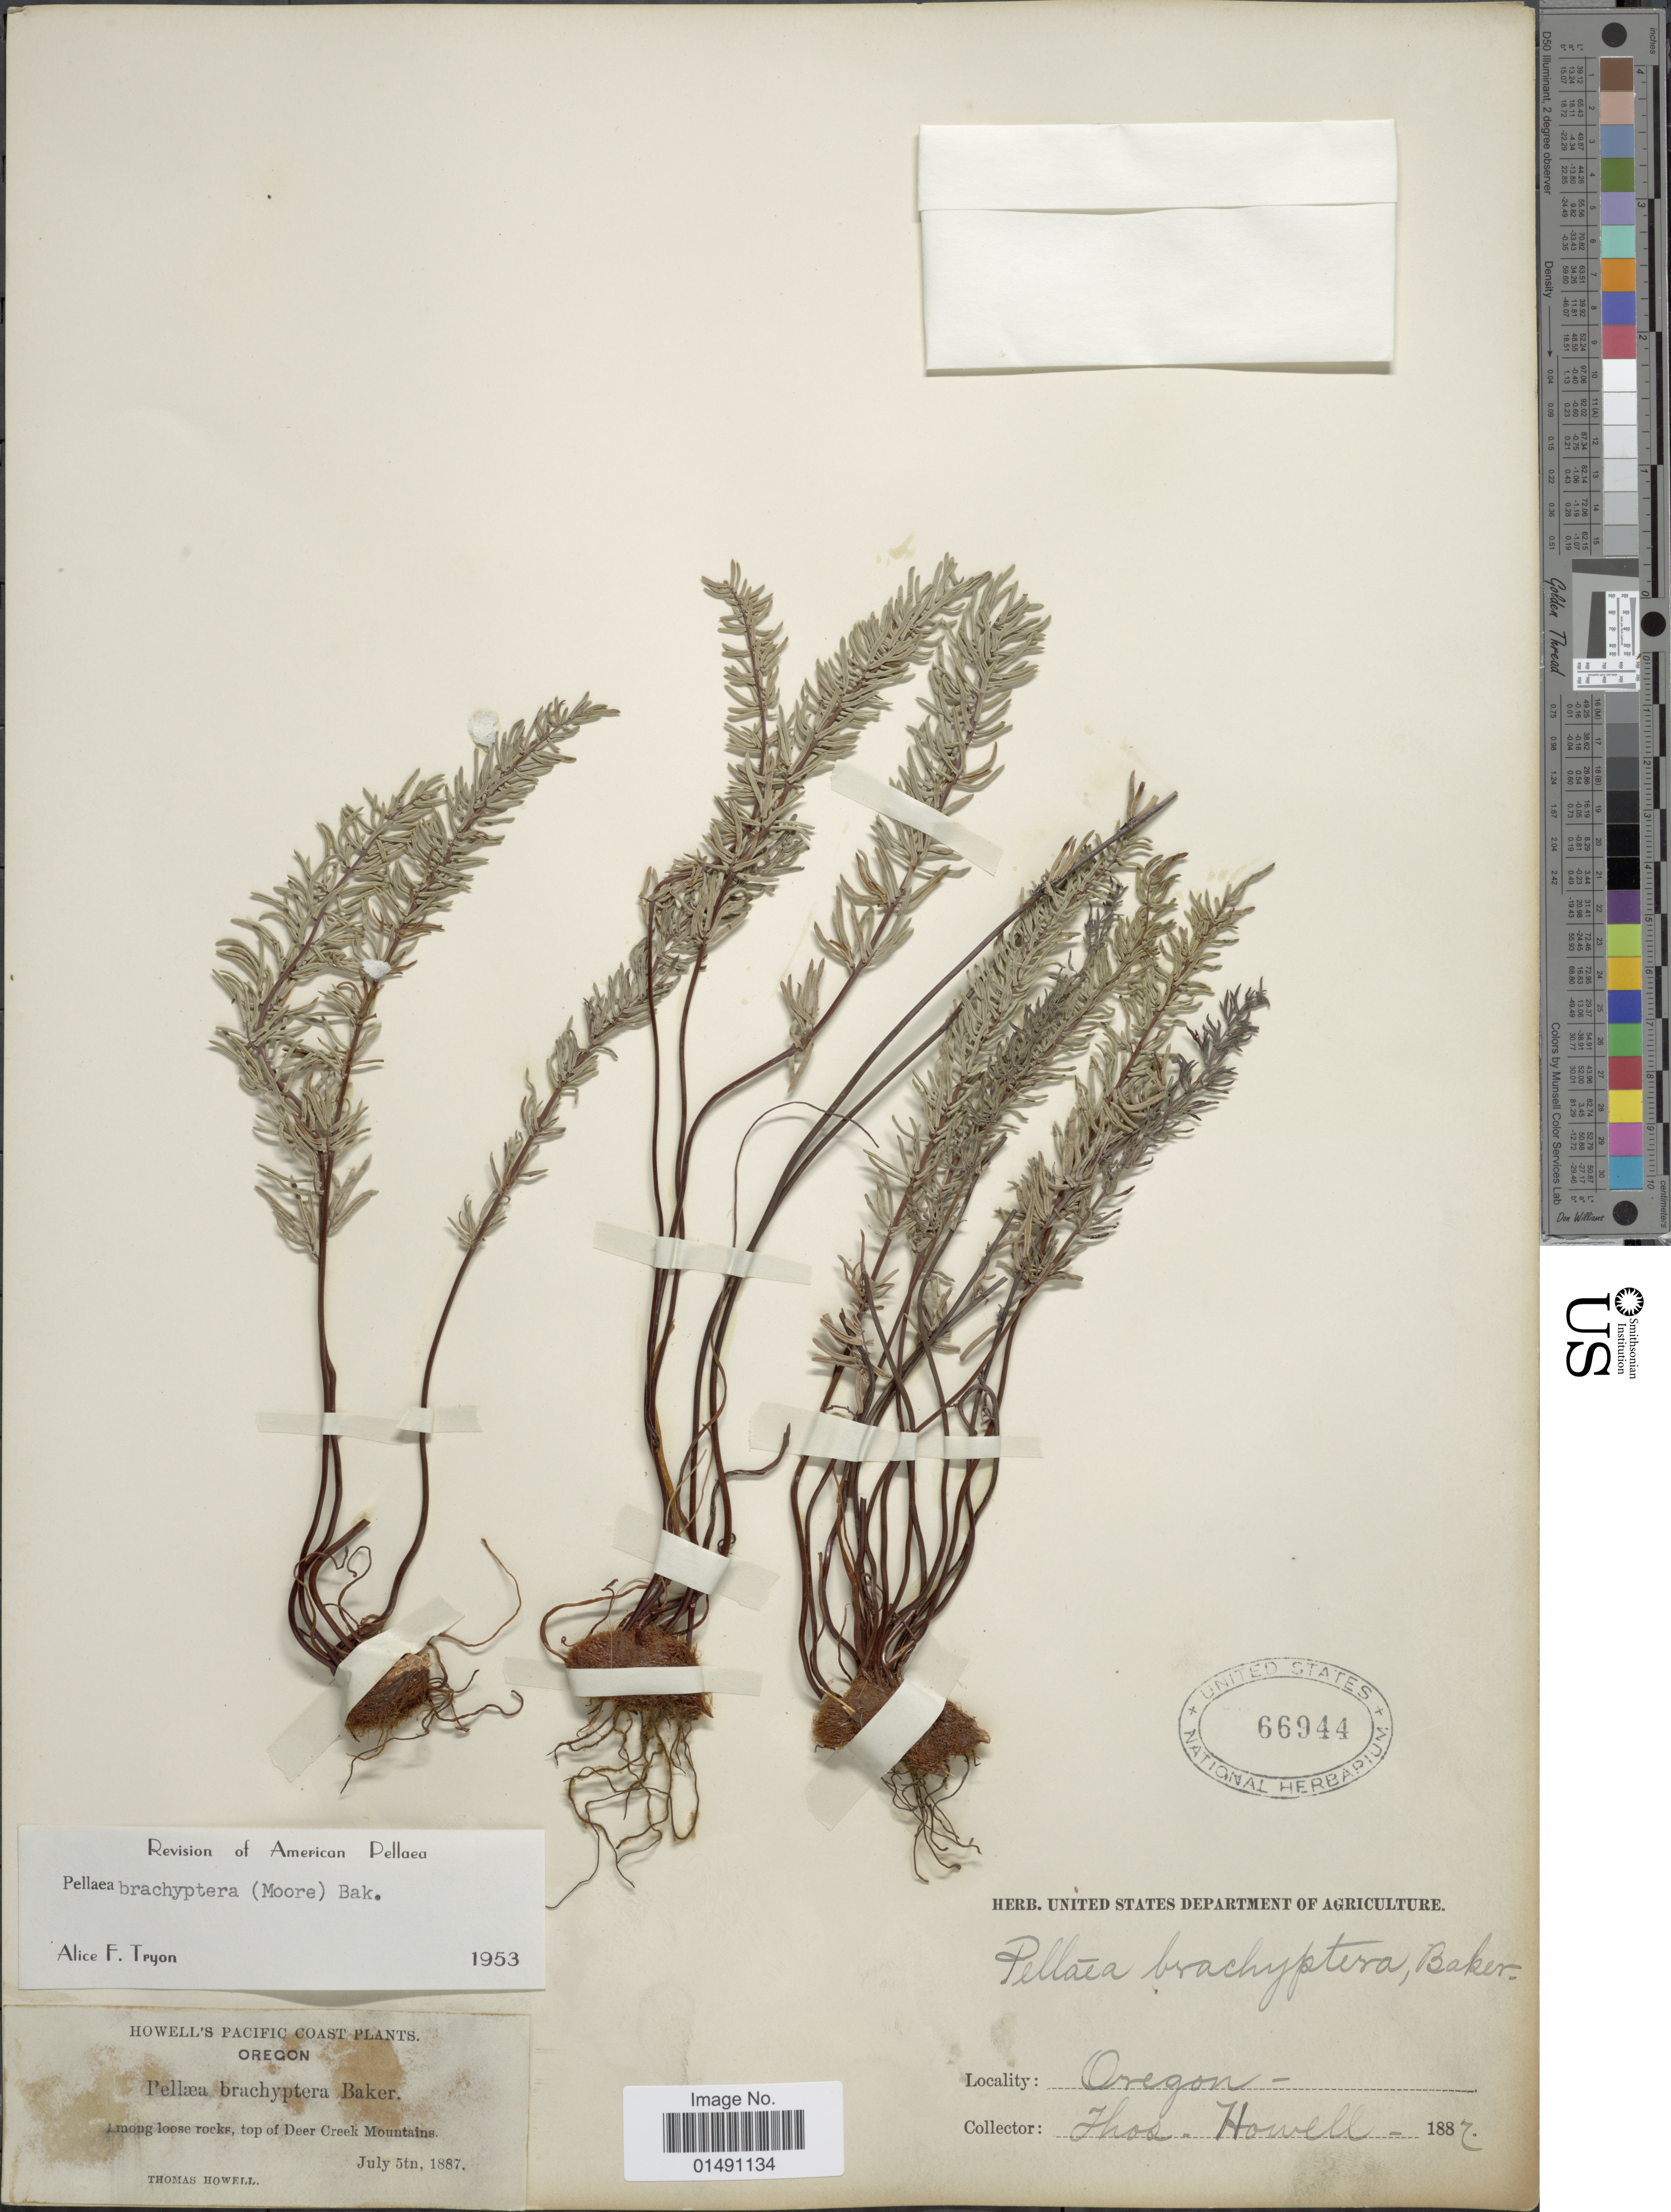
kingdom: Plantae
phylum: Tracheophyta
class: Polypodiopsida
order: Polypodiales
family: Pteridaceae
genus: Pellaea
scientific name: Pellaea brachyptera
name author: (T. Moore) Baker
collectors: T. Howell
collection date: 1887-07-05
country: United States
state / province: Oregon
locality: Pacific Coast, Among loose rocks, top of Deer Creek Mountains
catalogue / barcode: US 66944